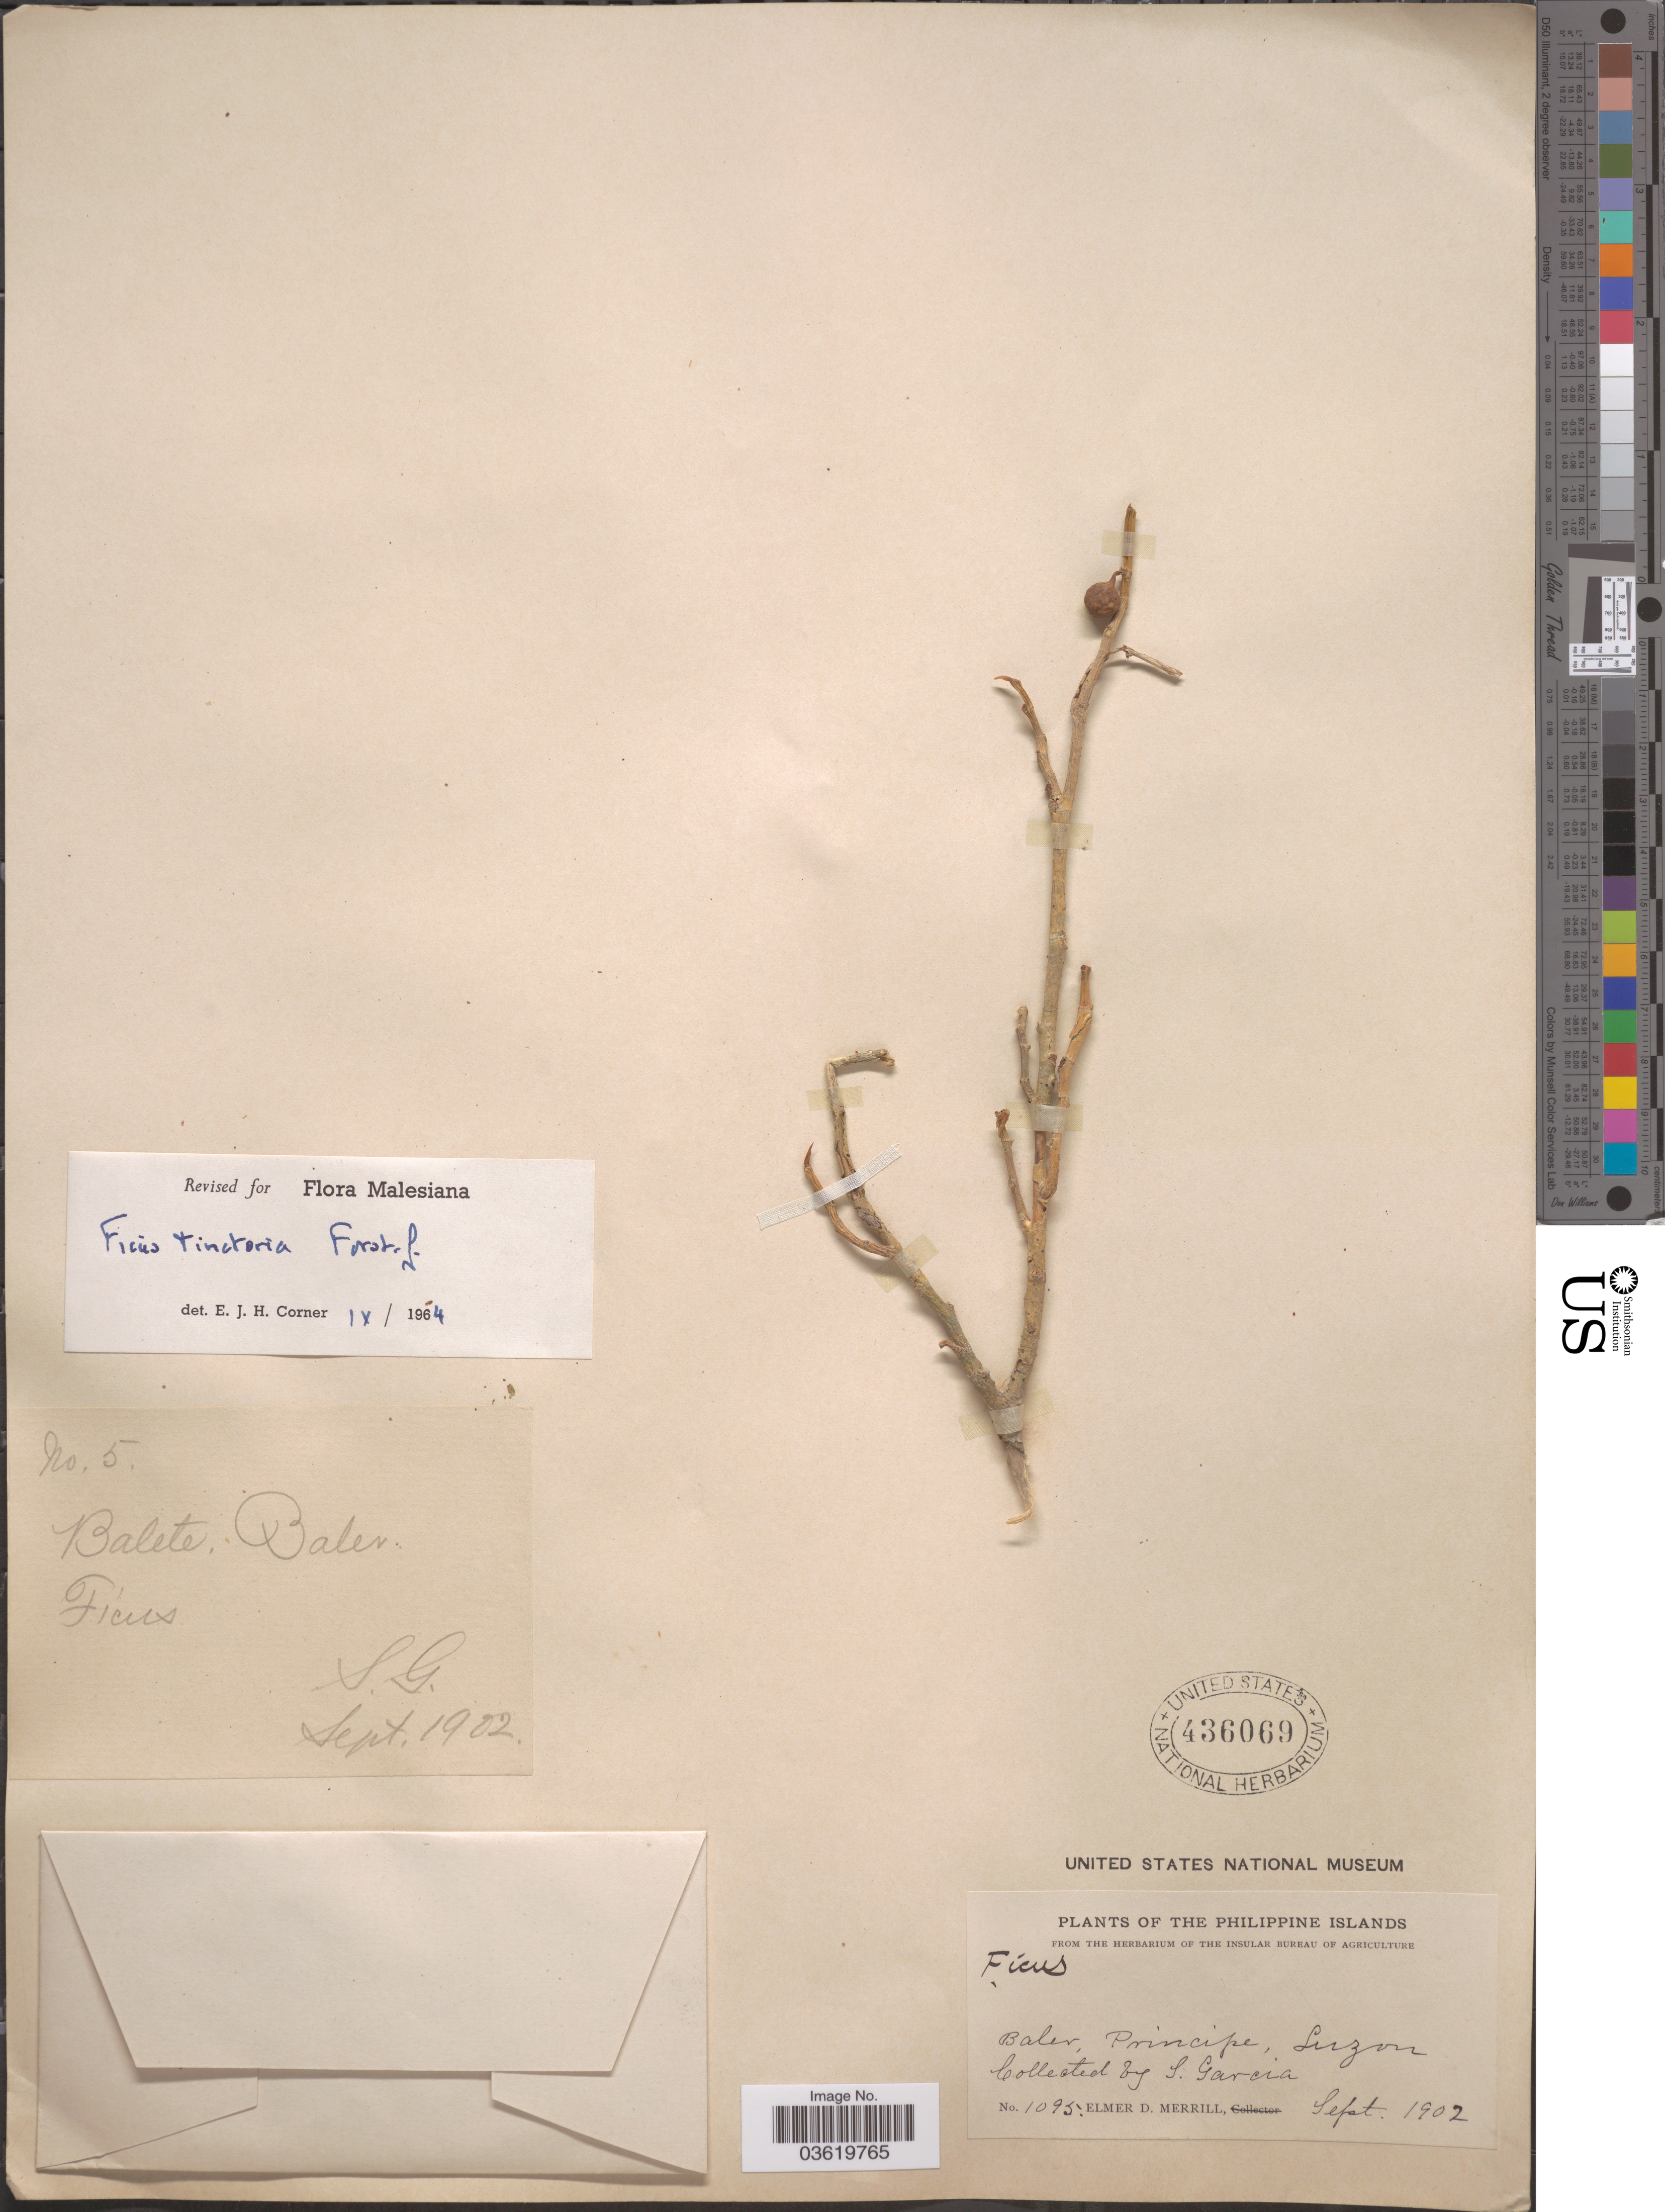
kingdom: Plantae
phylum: Tracheophyta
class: Magnoliopsida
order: Rosales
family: Moraceae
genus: Ficus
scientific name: Ficus tinctoria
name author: G. Forst.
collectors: S. Garcia & E. D. Merrill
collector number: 1095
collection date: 1902-09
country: Philippines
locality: Philippine Islands. Balete. Baler, Principe, Luzon.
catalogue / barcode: US 436069